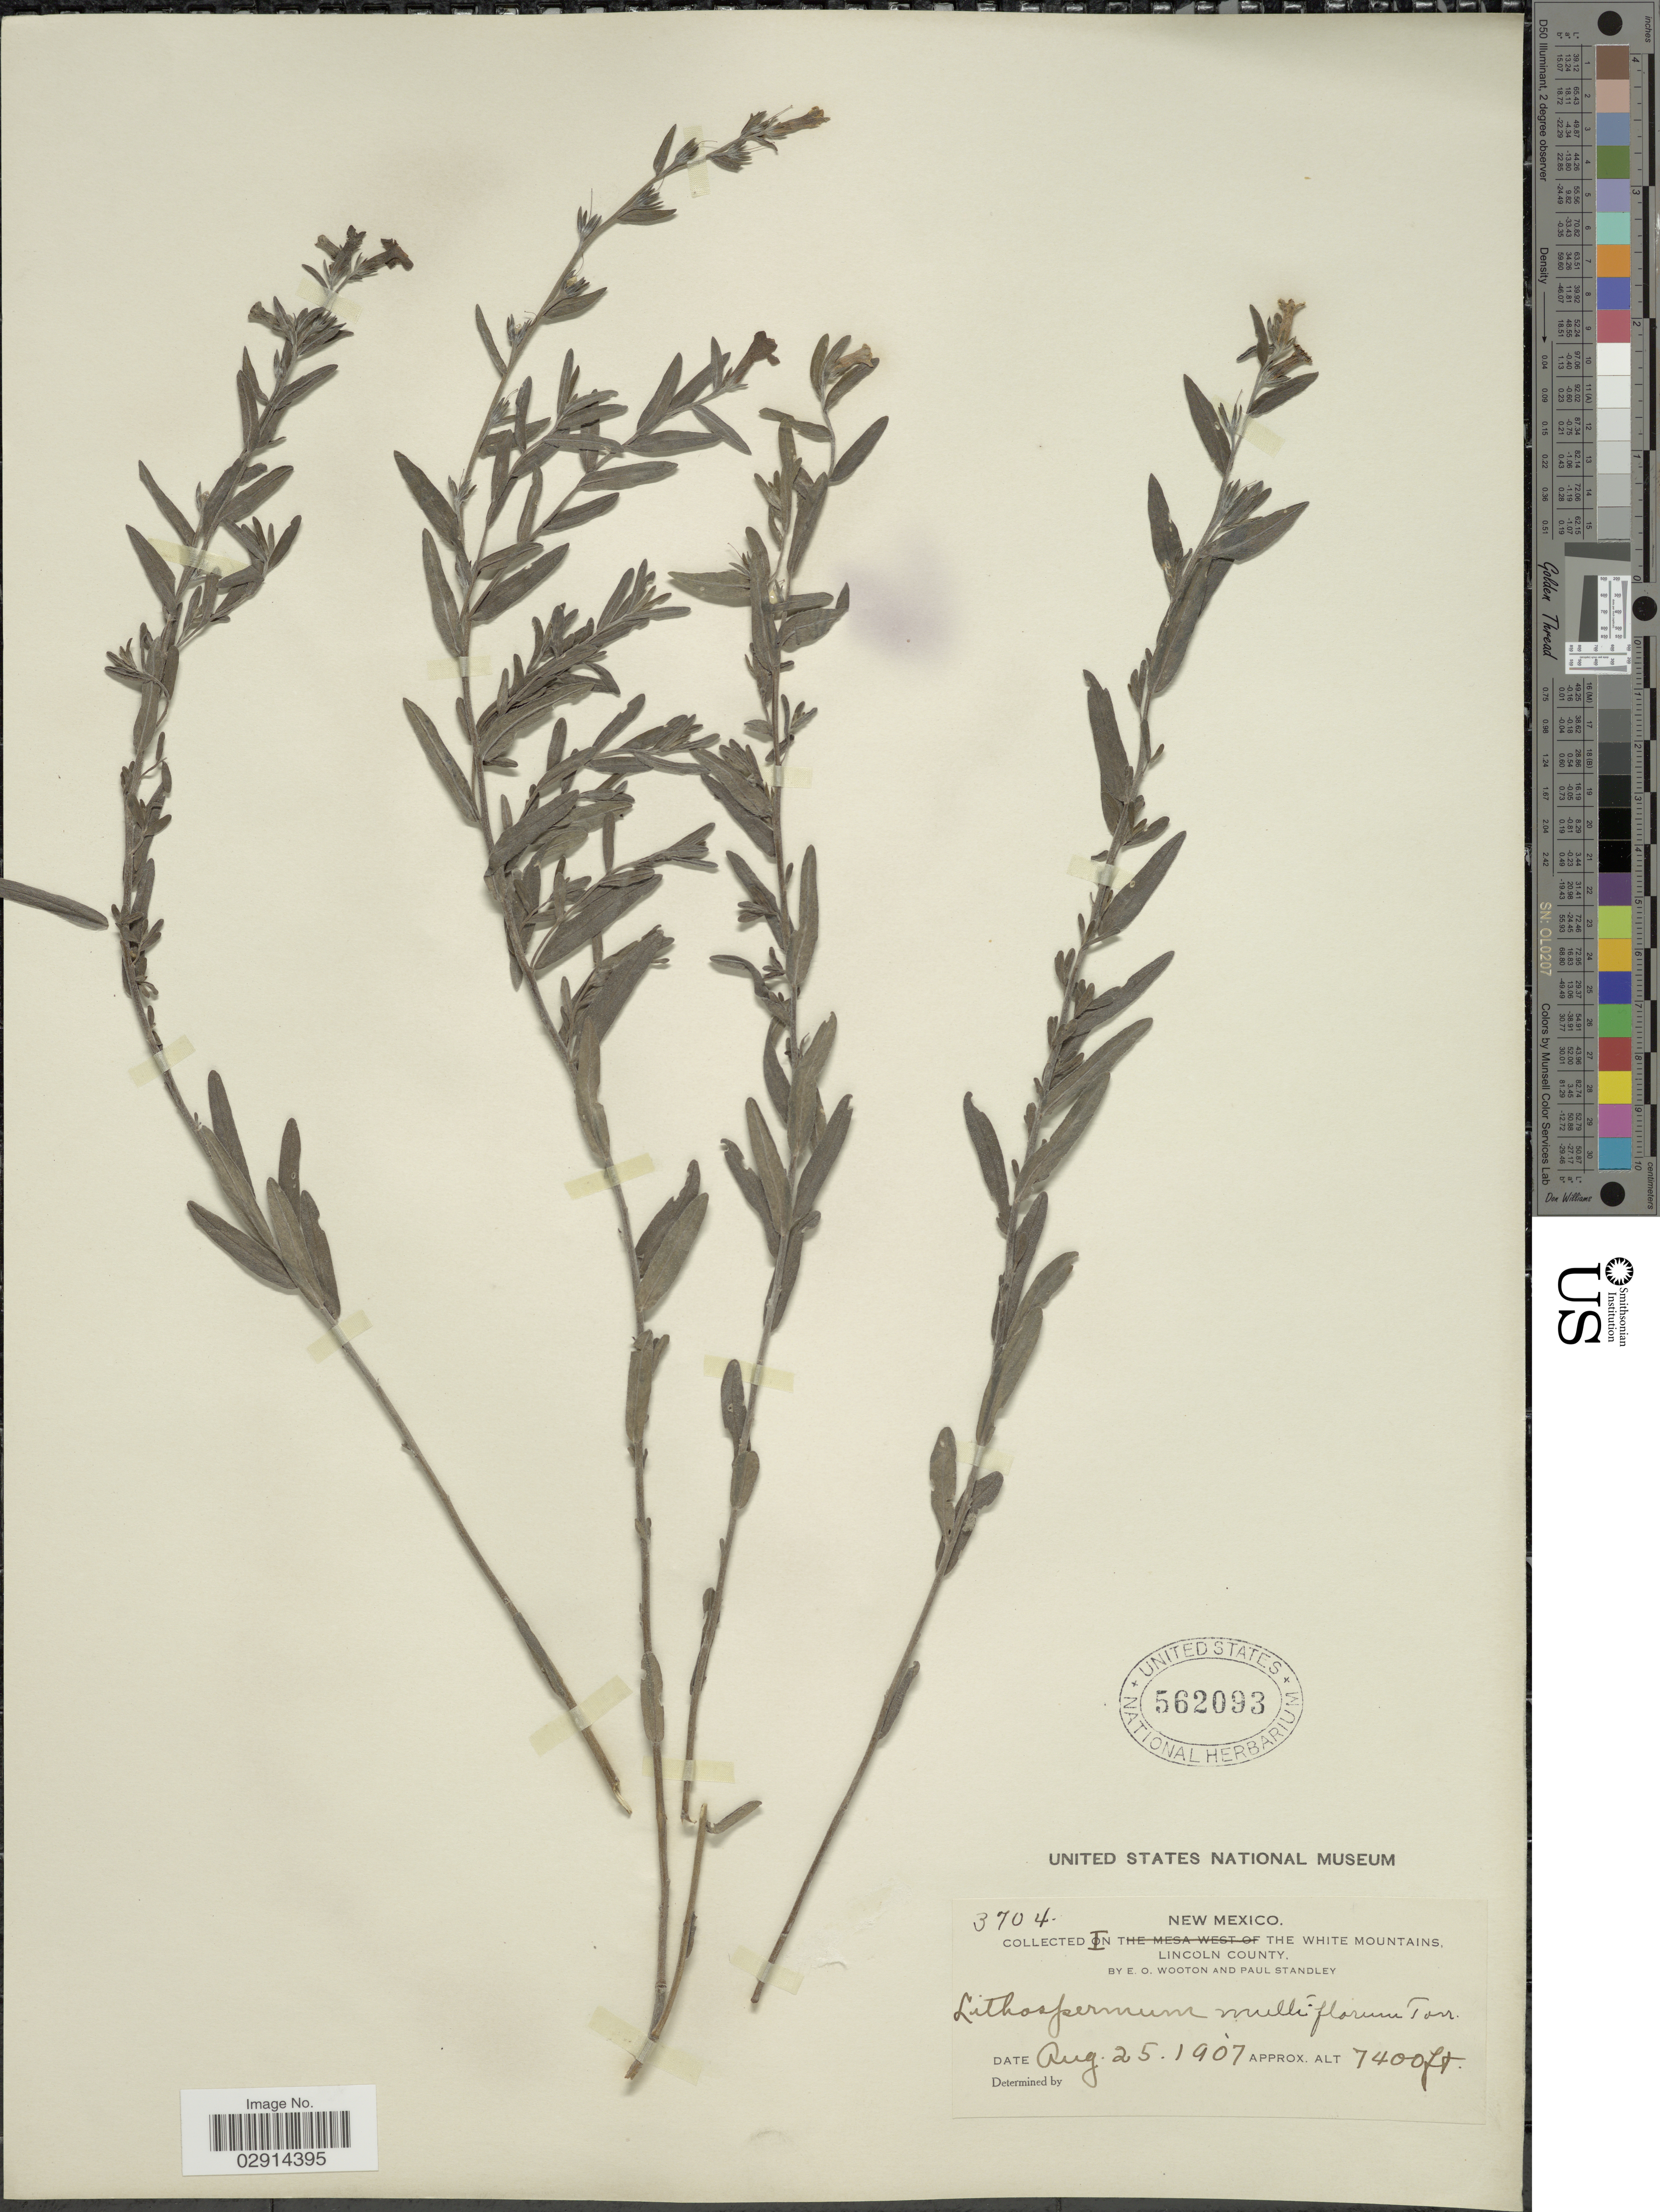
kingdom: Plantae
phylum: Tracheophyta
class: Magnoliopsida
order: Boraginales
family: Boraginaceae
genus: Lithospermum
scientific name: Lithospermum multiflorum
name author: Torr. ex A. Gray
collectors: E. O. Wooton & P. C. Standley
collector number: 3704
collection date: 1907-08-25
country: United States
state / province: New Mexico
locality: In the White Mountains, Lincoln County.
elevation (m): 2256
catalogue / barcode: US 562093